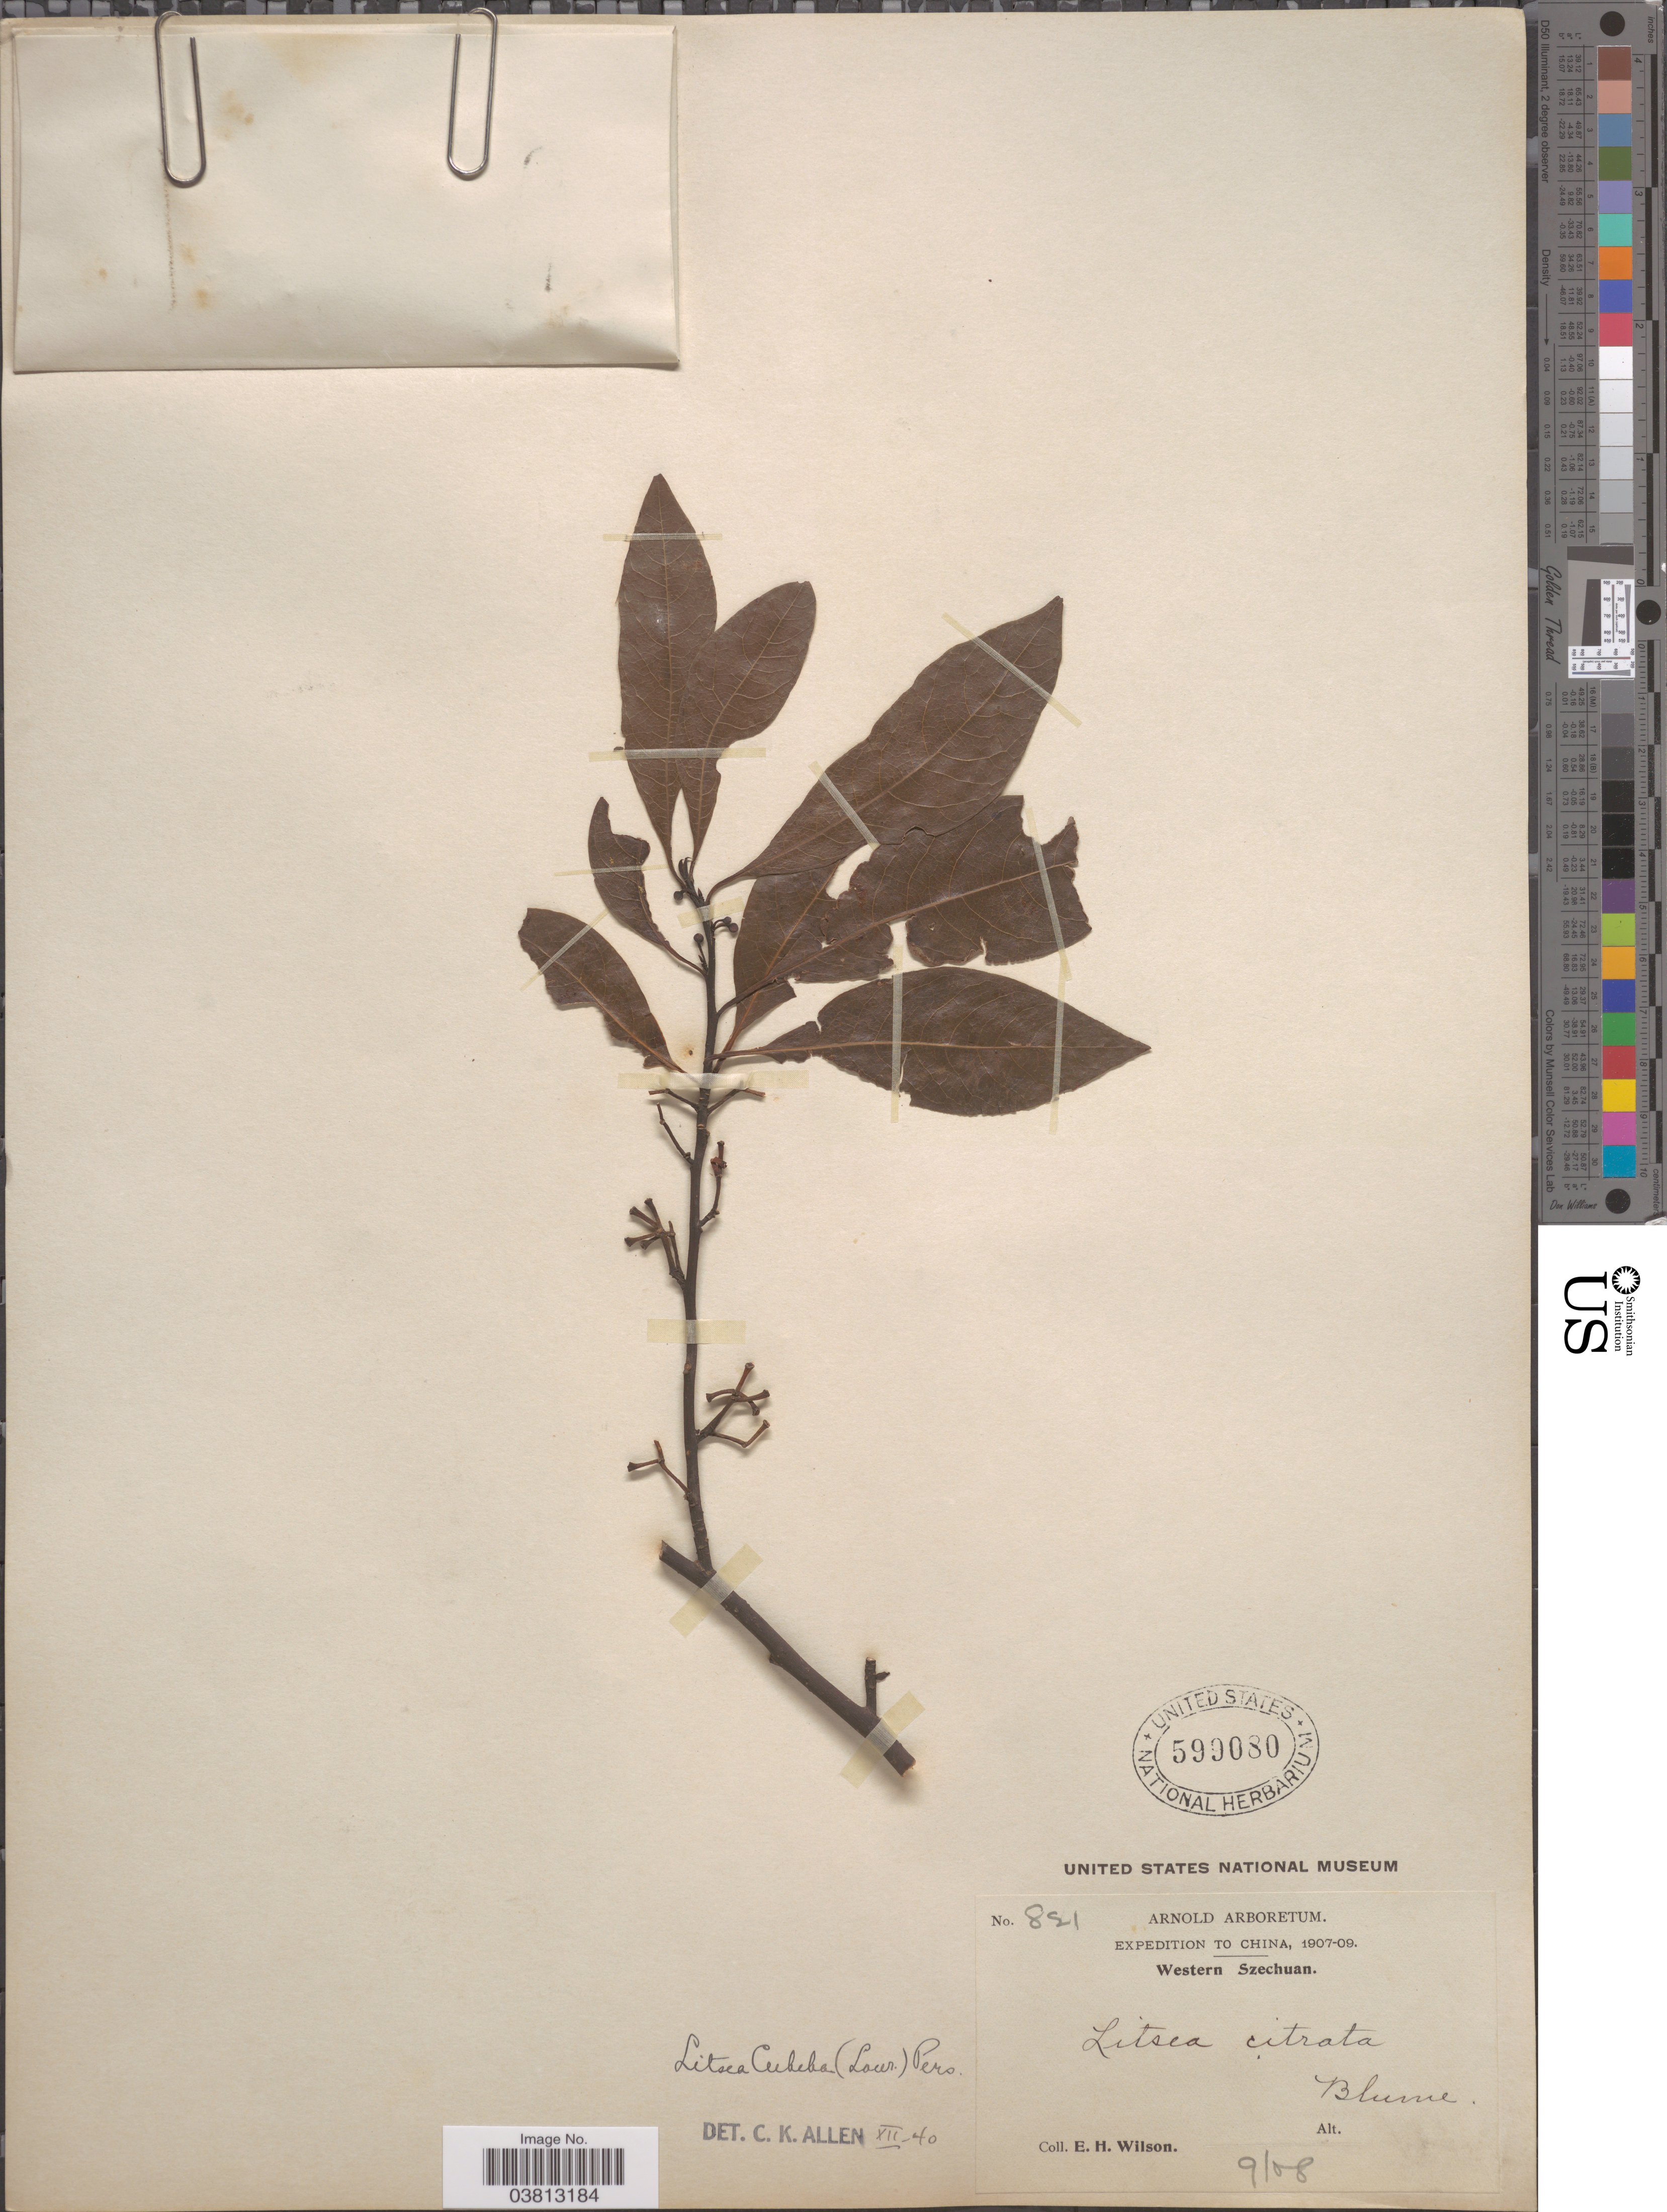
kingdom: Plantae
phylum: Tracheophyta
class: Magnoliopsida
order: Laurales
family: Lauraceae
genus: Litsea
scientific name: Litsea cubeba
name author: (Lour.) Pers.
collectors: E. Wilson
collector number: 821*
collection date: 1908-09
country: China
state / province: Sichuan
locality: Western Szechuan.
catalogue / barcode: US 599080